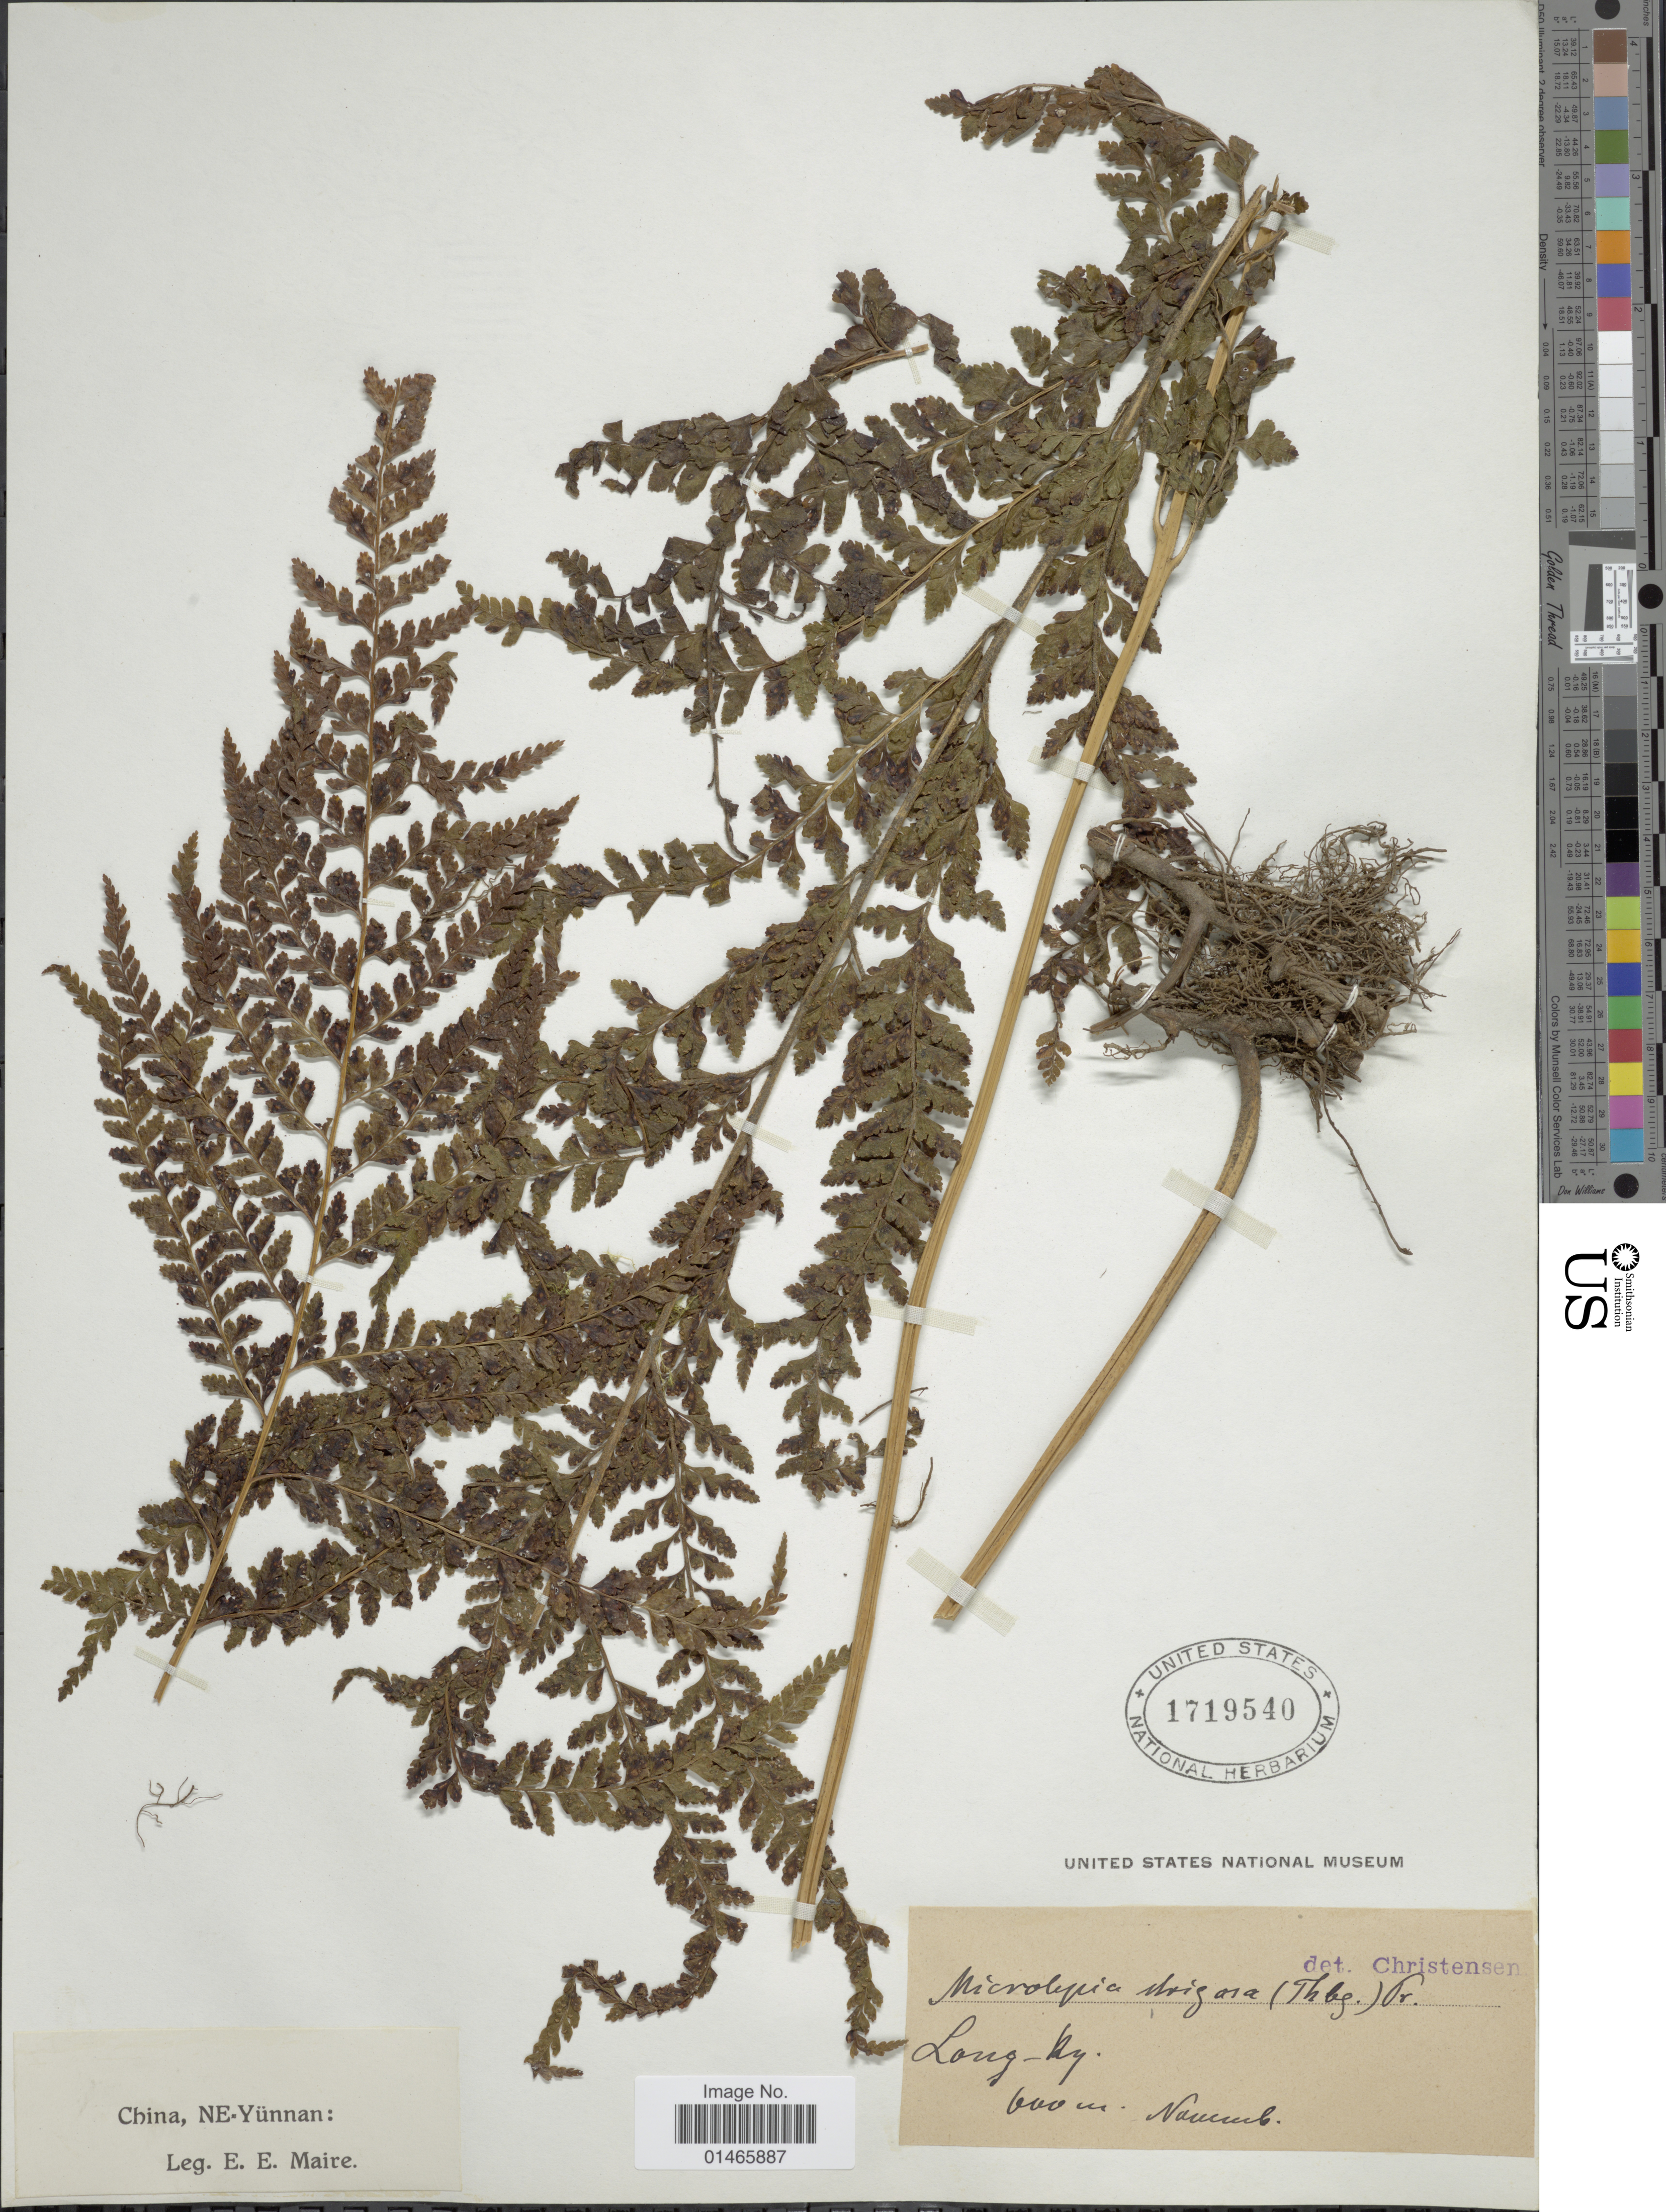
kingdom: Plantae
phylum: Tracheophyta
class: Polypodiopsida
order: Polypodiales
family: Dennstaedtiaceae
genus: Microlepia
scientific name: Microlepia strigosa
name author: (Thunb.) J. Presl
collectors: E. E. Maire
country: China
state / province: Yunnan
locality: NE-Yunnan, Long-by, Buv ui Nacuub [interpreted]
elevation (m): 600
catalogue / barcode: US 1719540